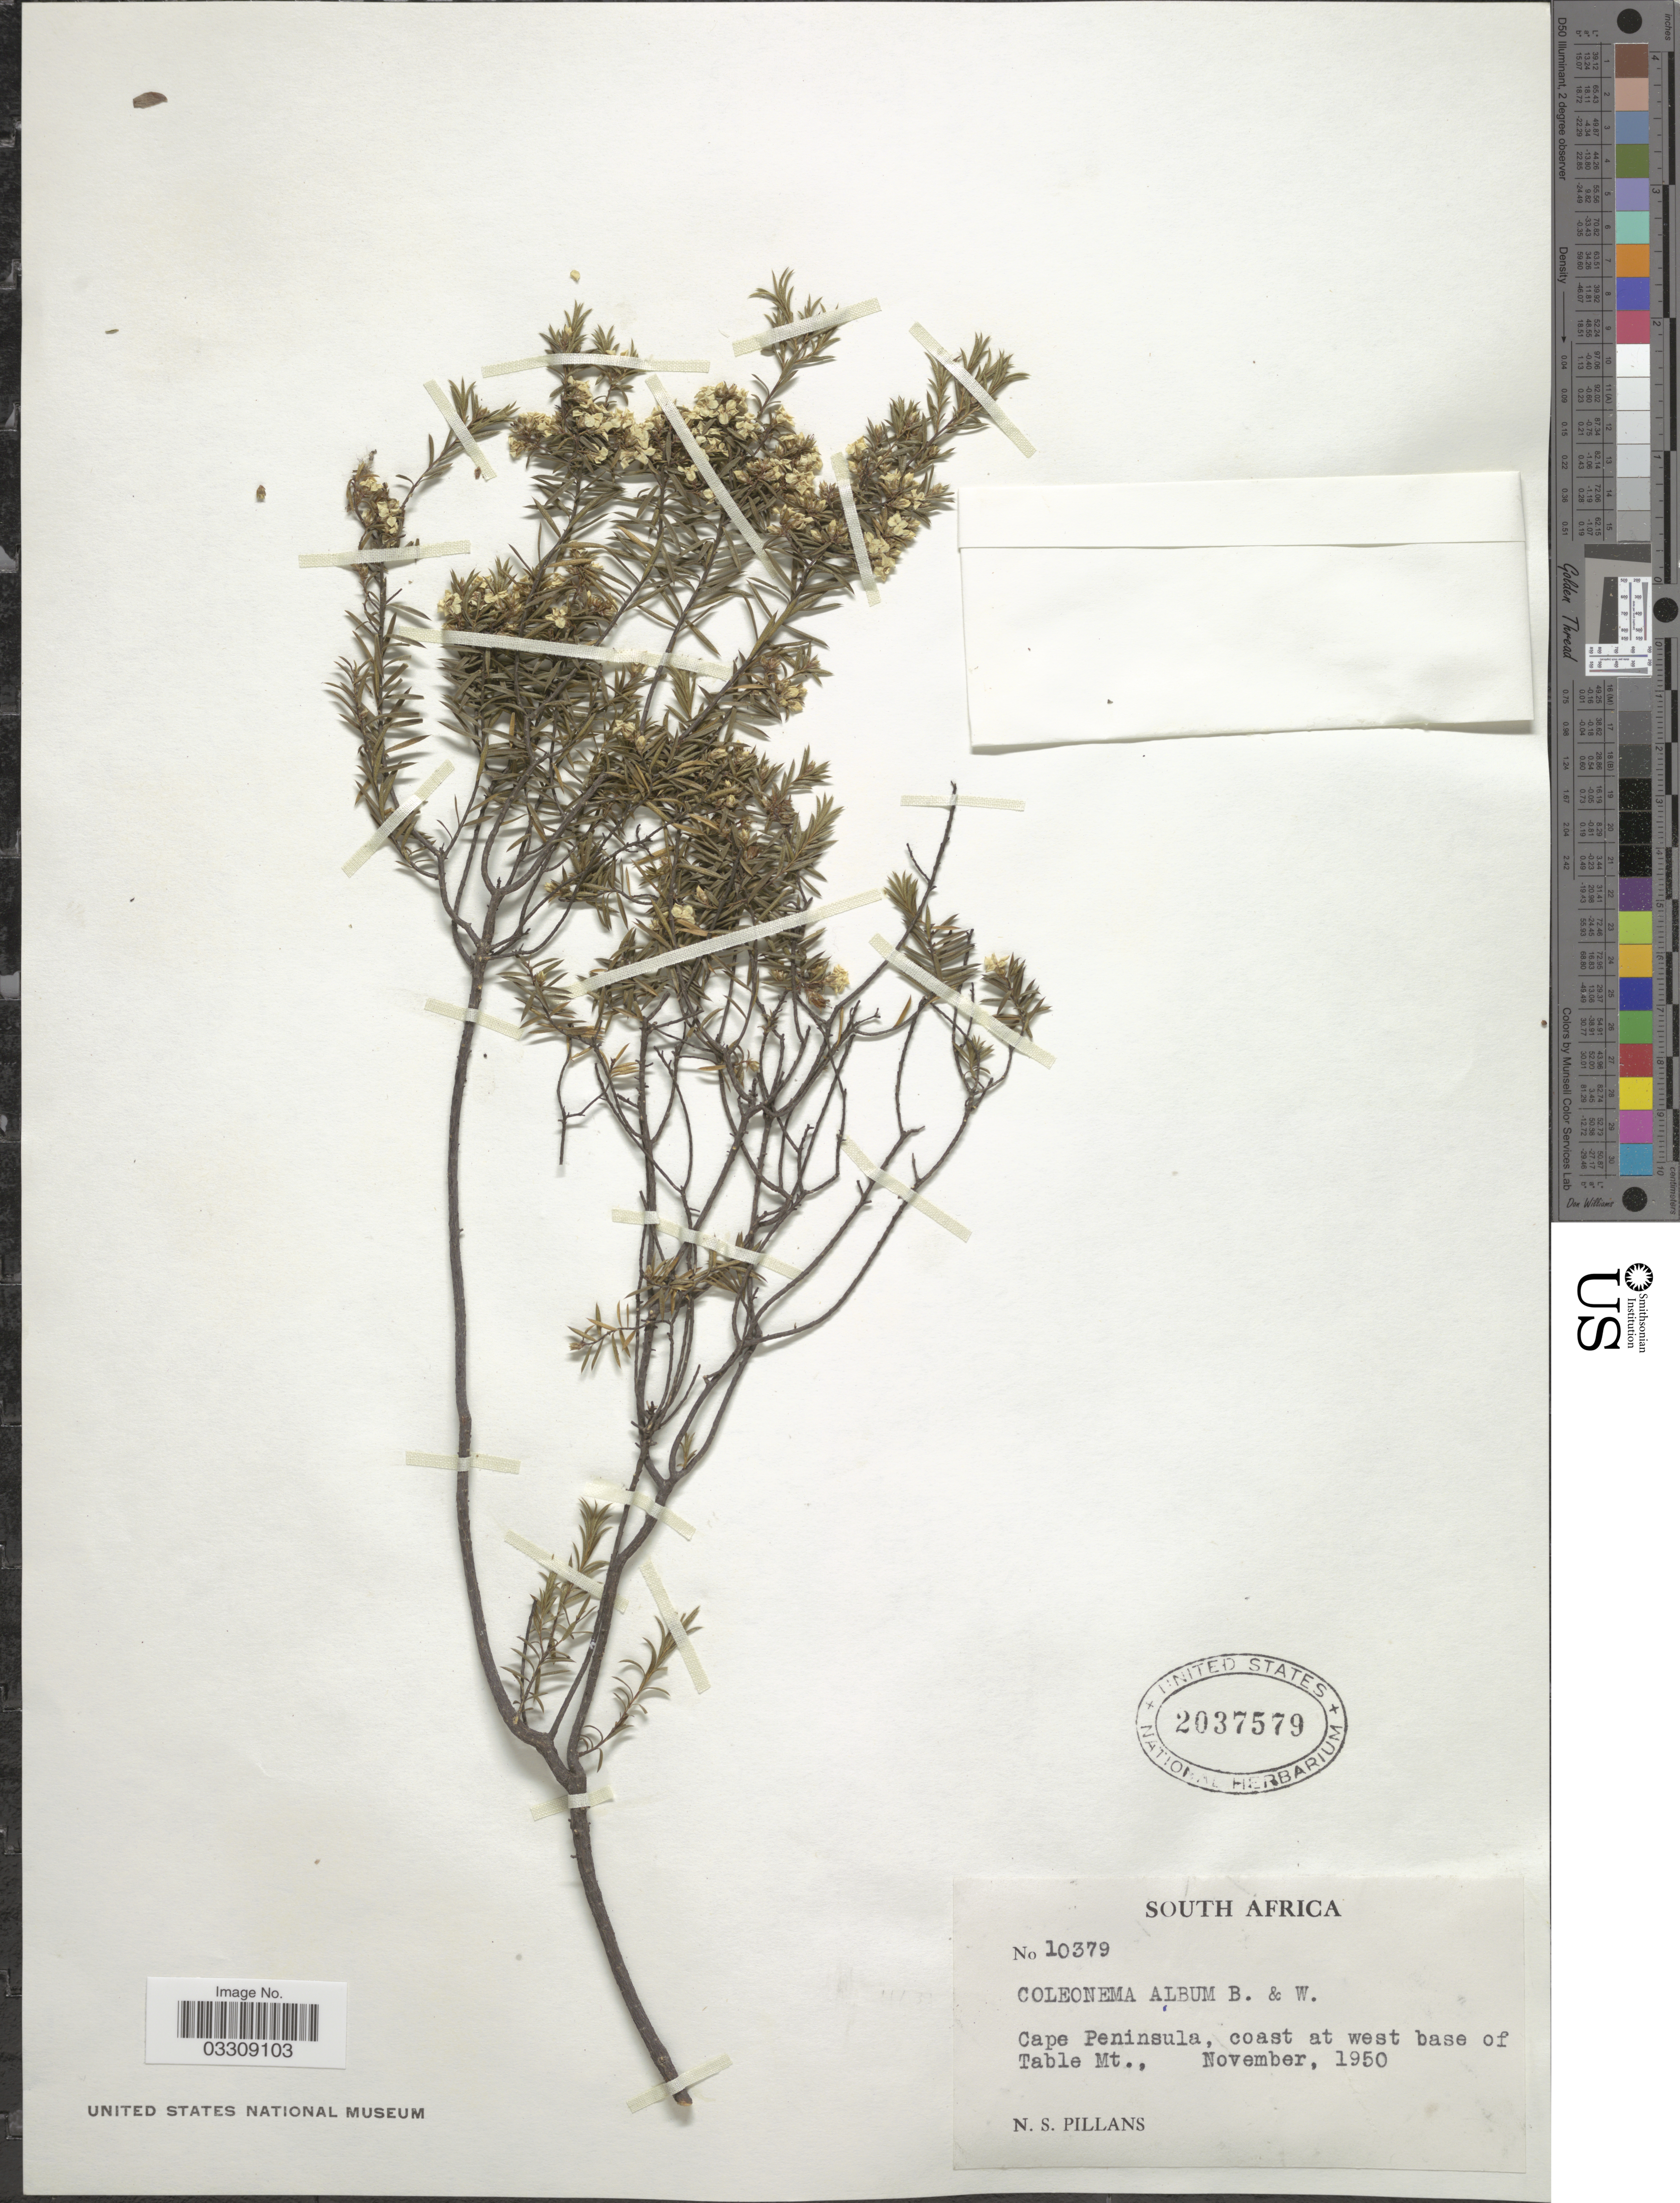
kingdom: Plantae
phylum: Tracheophyta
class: Magnoliopsida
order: Sapindales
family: Rutaceae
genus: Coleonema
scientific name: Coleonema album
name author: (Thunb.) Bartl. & H.L. Wendl.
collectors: N. S. Pillans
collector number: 10379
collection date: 1950-11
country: South Africa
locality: Cape Peninsula, coast at west base of Table Mt.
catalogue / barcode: US 2037579